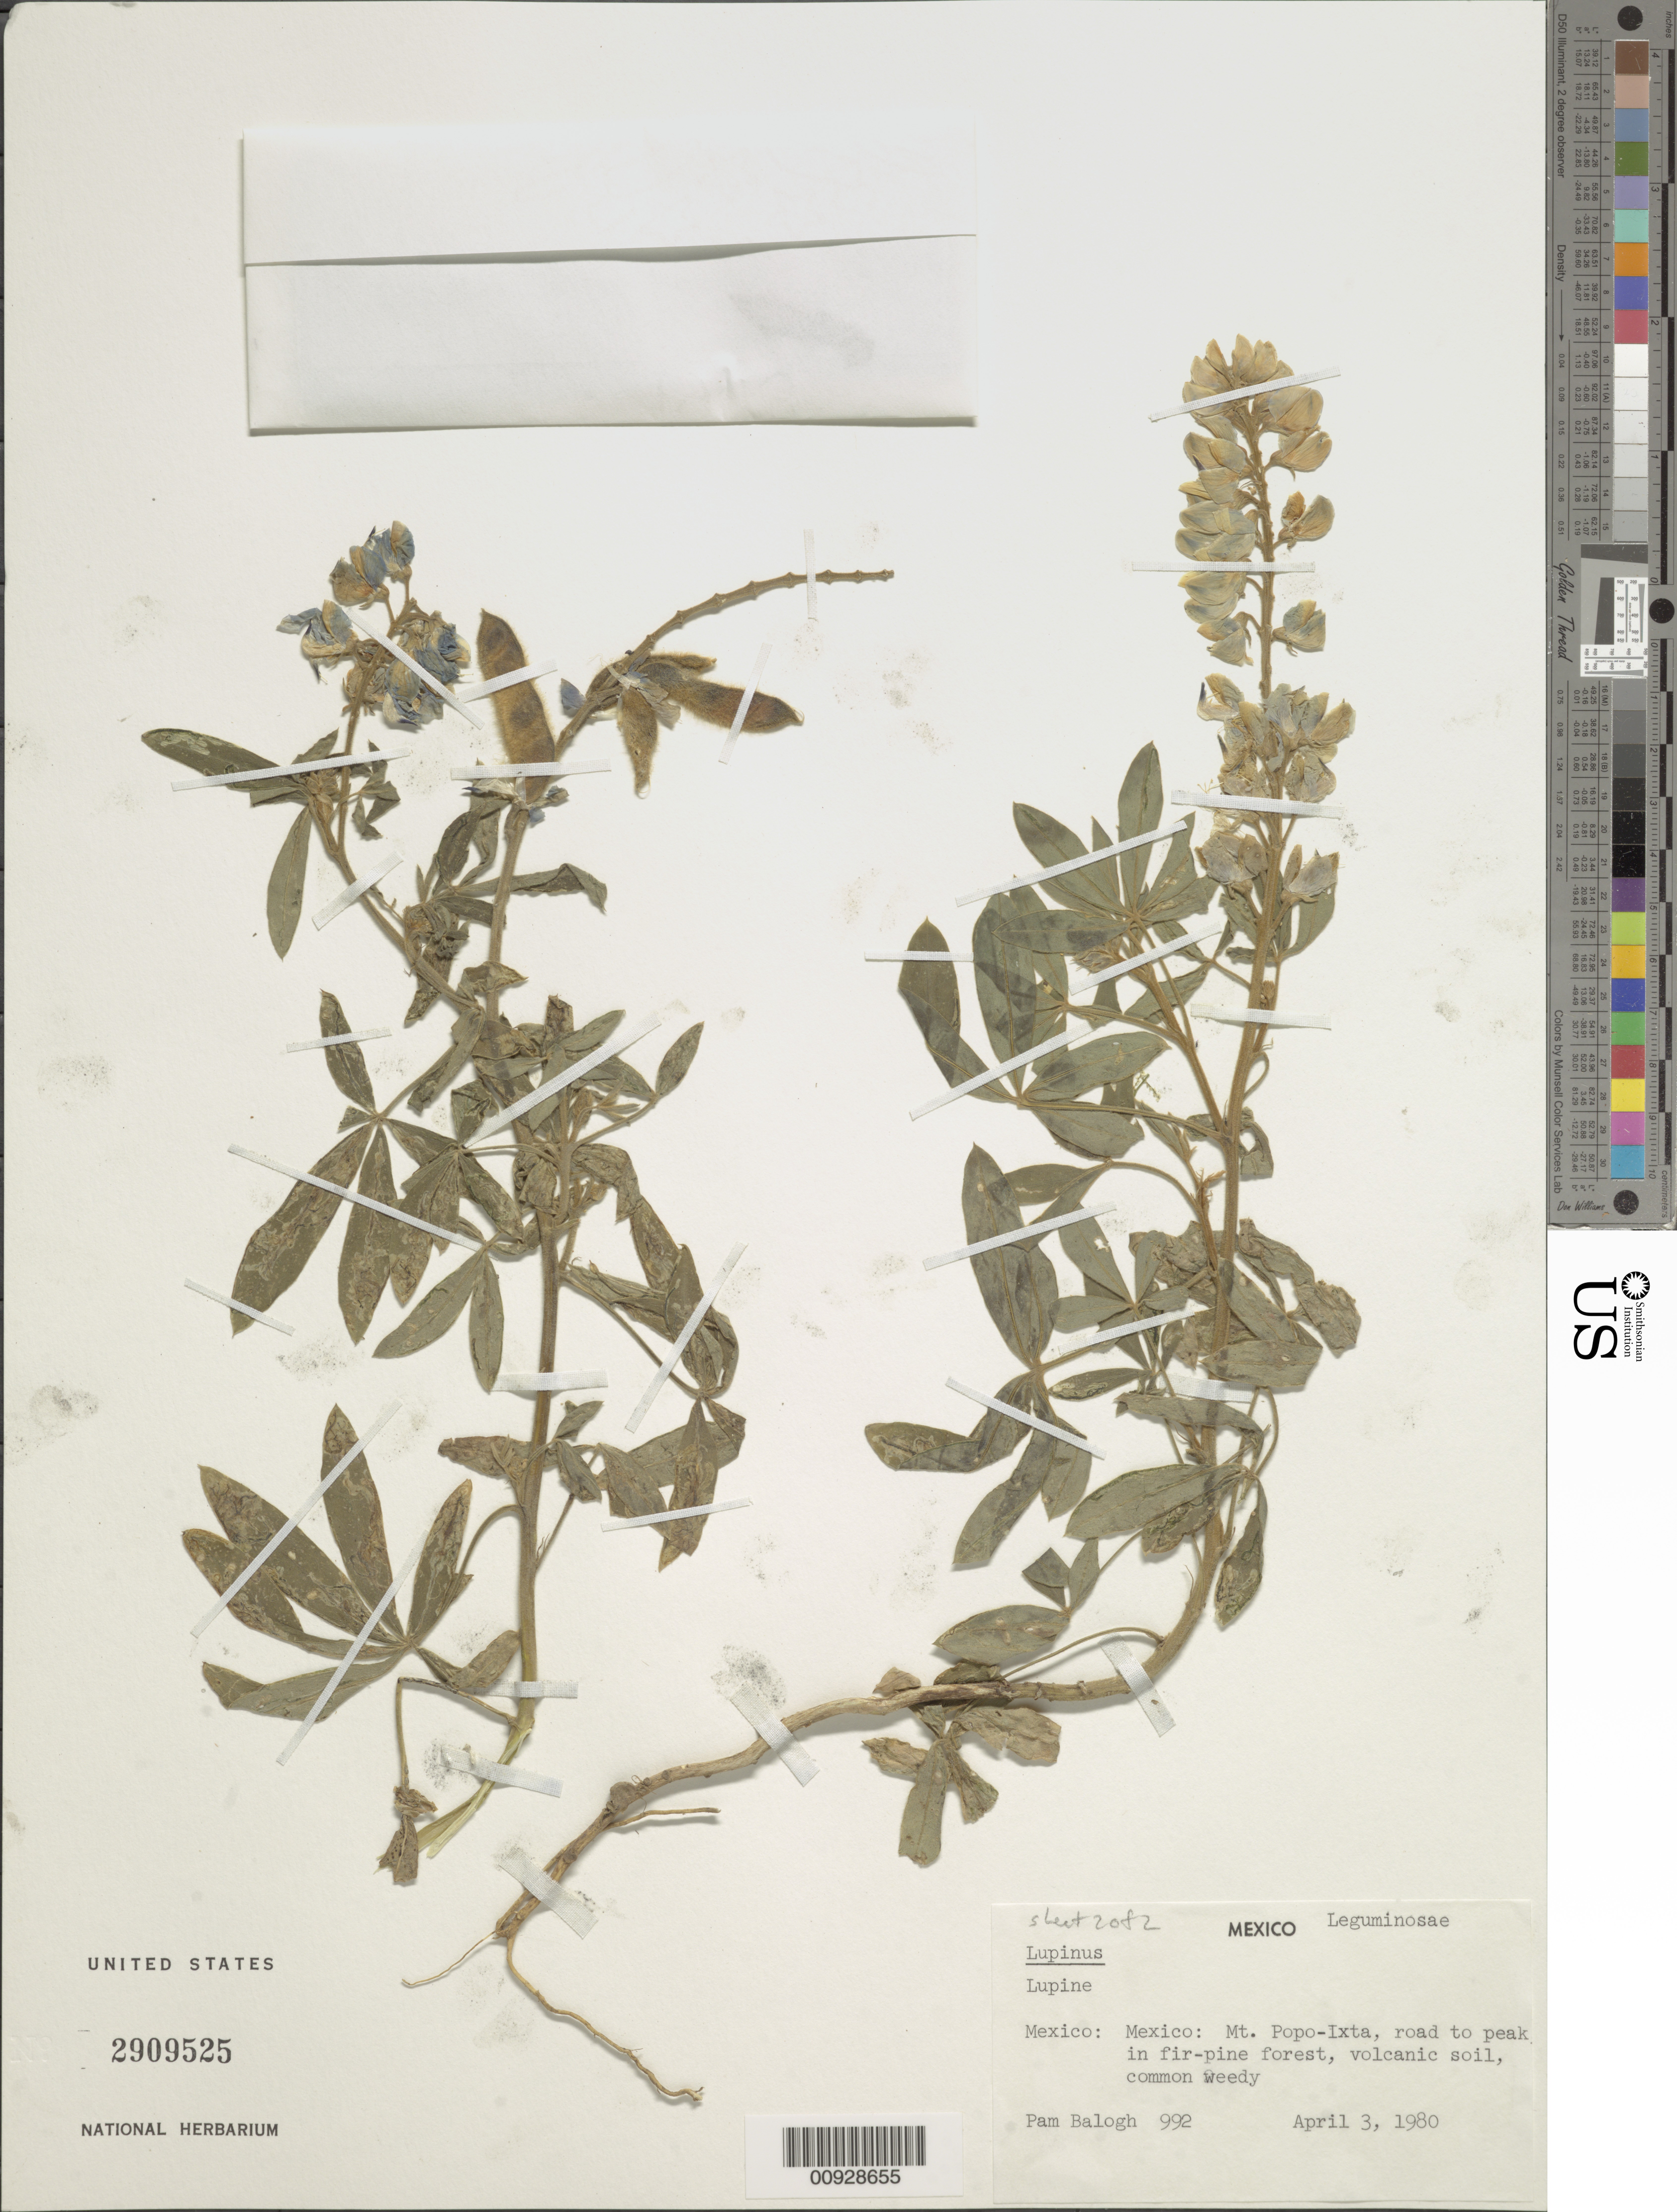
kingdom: Plantae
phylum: Tracheophyta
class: Magnoliopsida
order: Fabales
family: Fabaceae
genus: Lupinus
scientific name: Lupinus sp.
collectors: P. Balogh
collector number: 992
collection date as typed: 03 Apr 1980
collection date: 1980-04-03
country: Mexico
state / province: México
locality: Mt. Popo-Ixta road to peak.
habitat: In fir-pine forest, volcanic soil.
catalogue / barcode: US 2909525